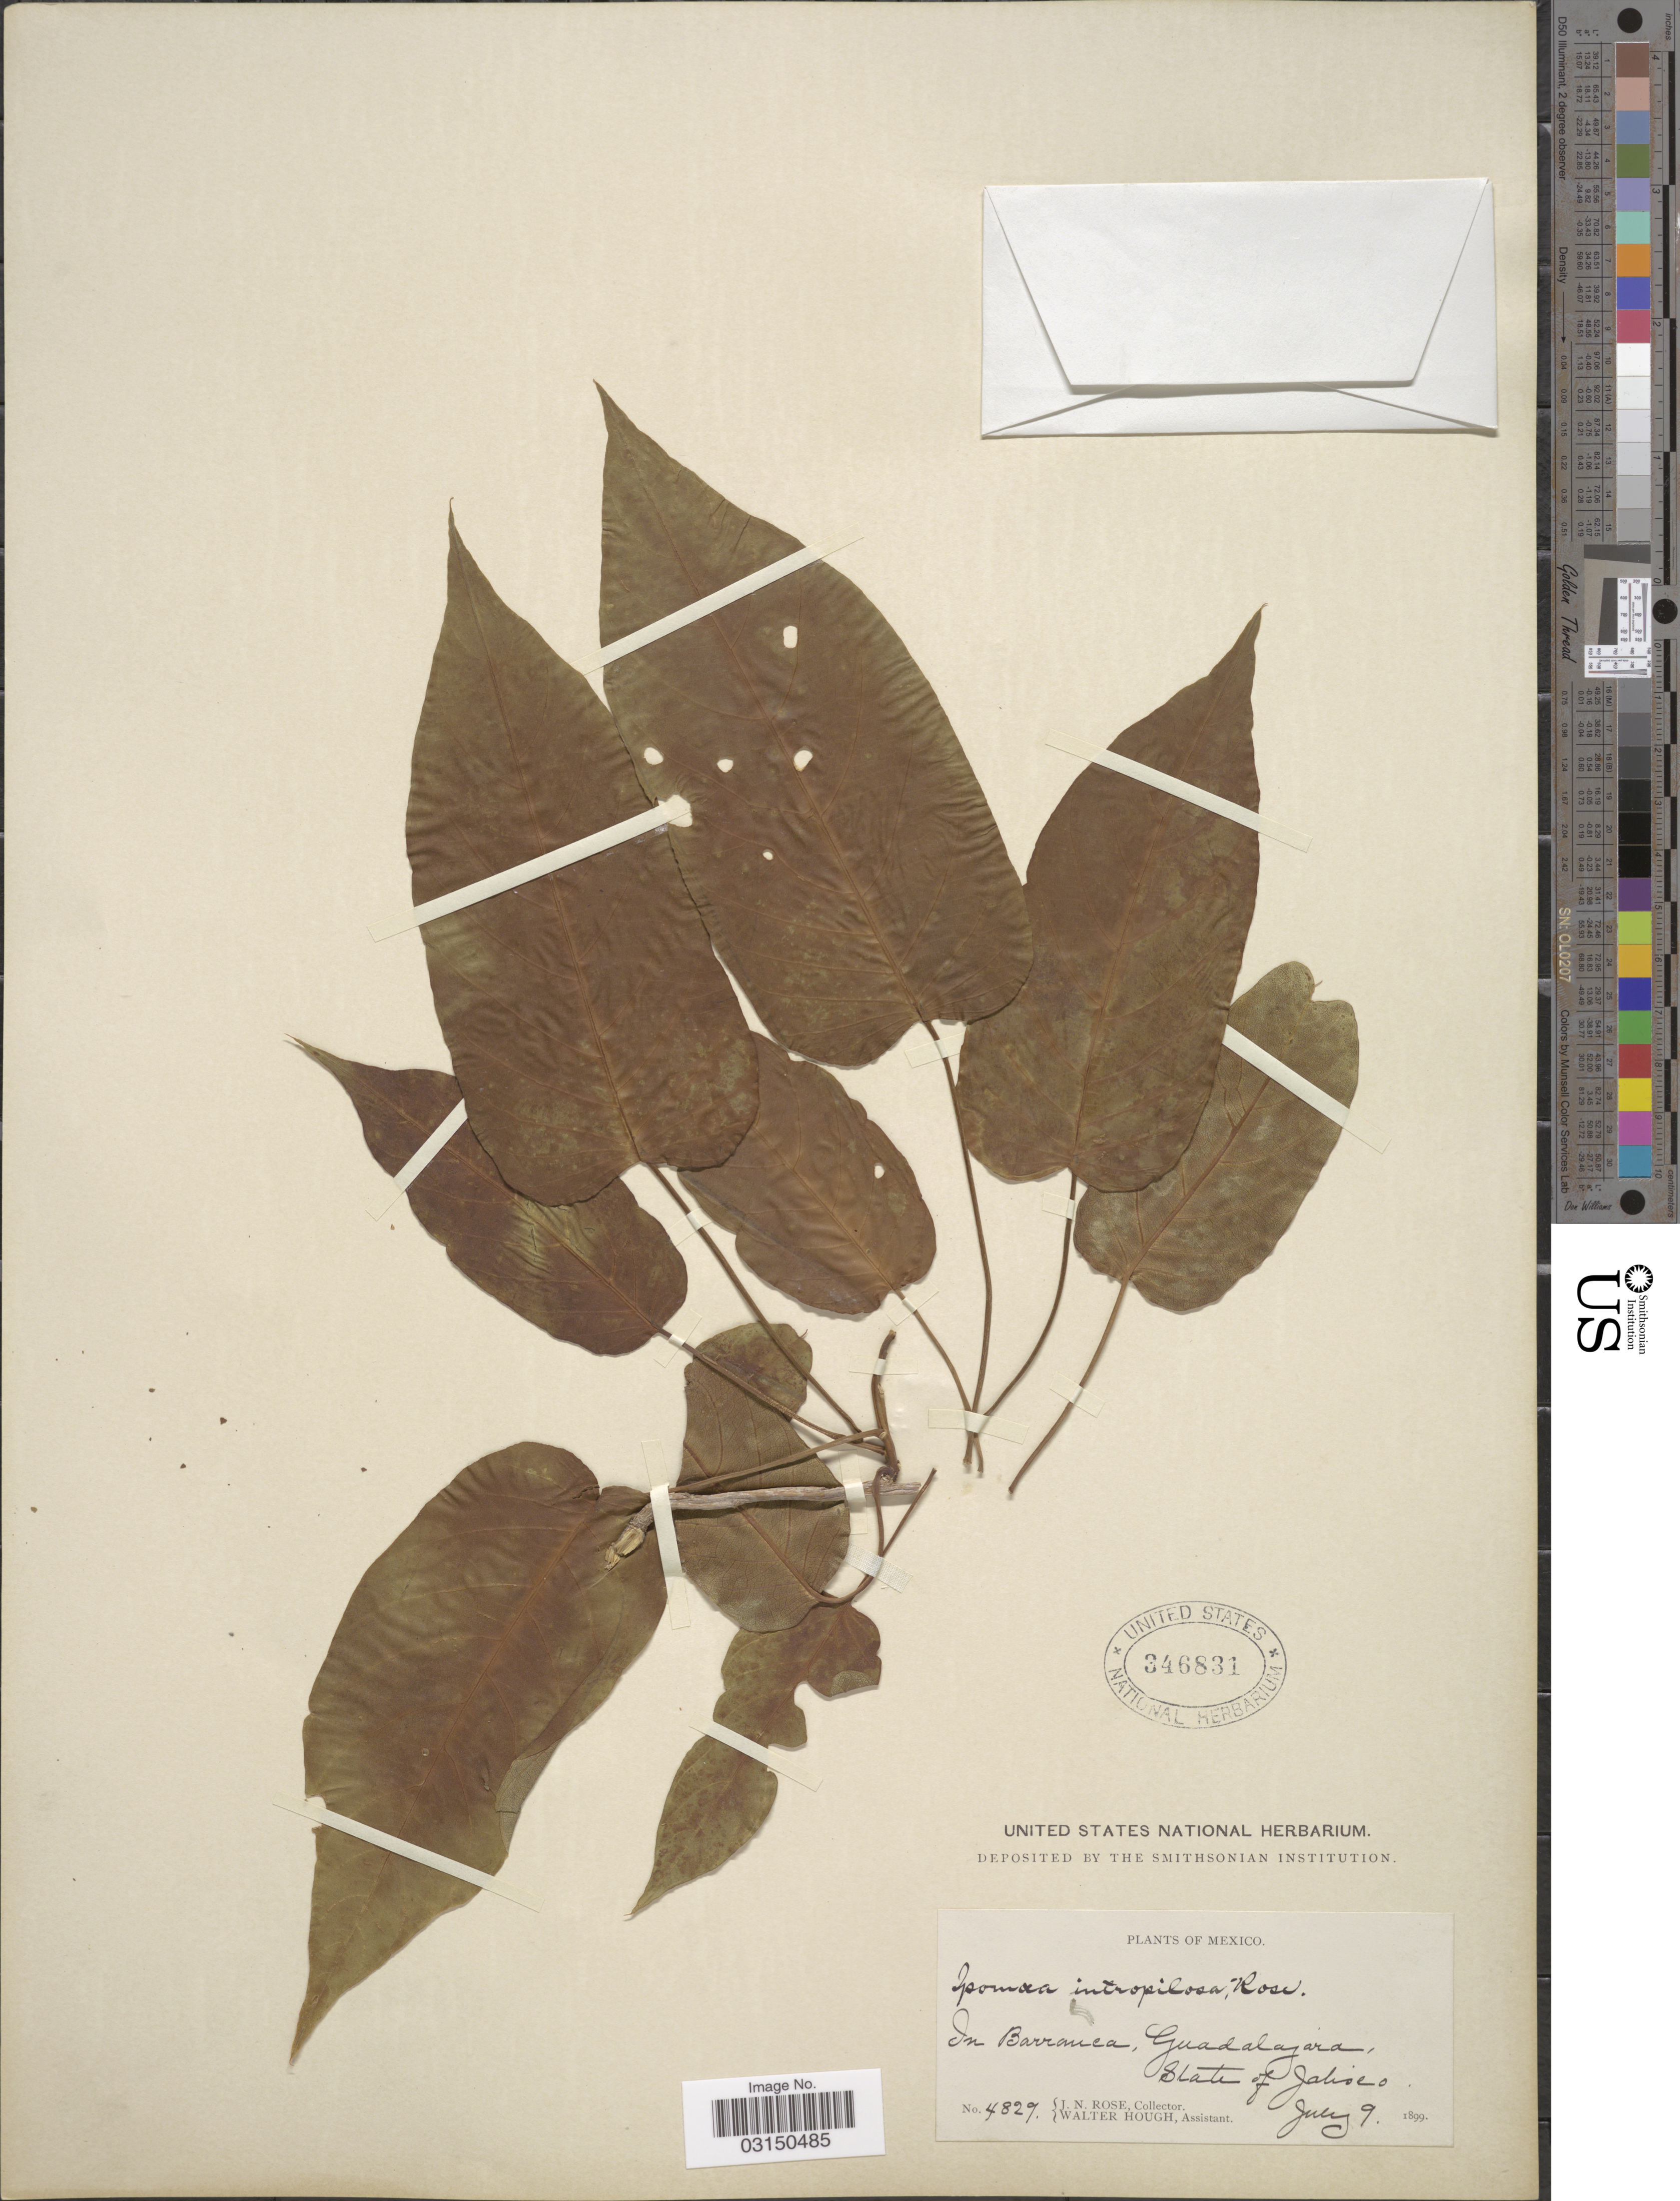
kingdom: Plantae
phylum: Tracheophyta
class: Magnoliopsida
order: Solanales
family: Convolvulaceae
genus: Ipomoea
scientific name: Ipomoea intrapilosa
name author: Rose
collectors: J. N. Rose & W. Hough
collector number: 4829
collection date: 1899-07-09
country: Mexico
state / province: Jalisco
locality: In Barranca, Guadalajara, State of Jalisco.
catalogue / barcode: US 346831